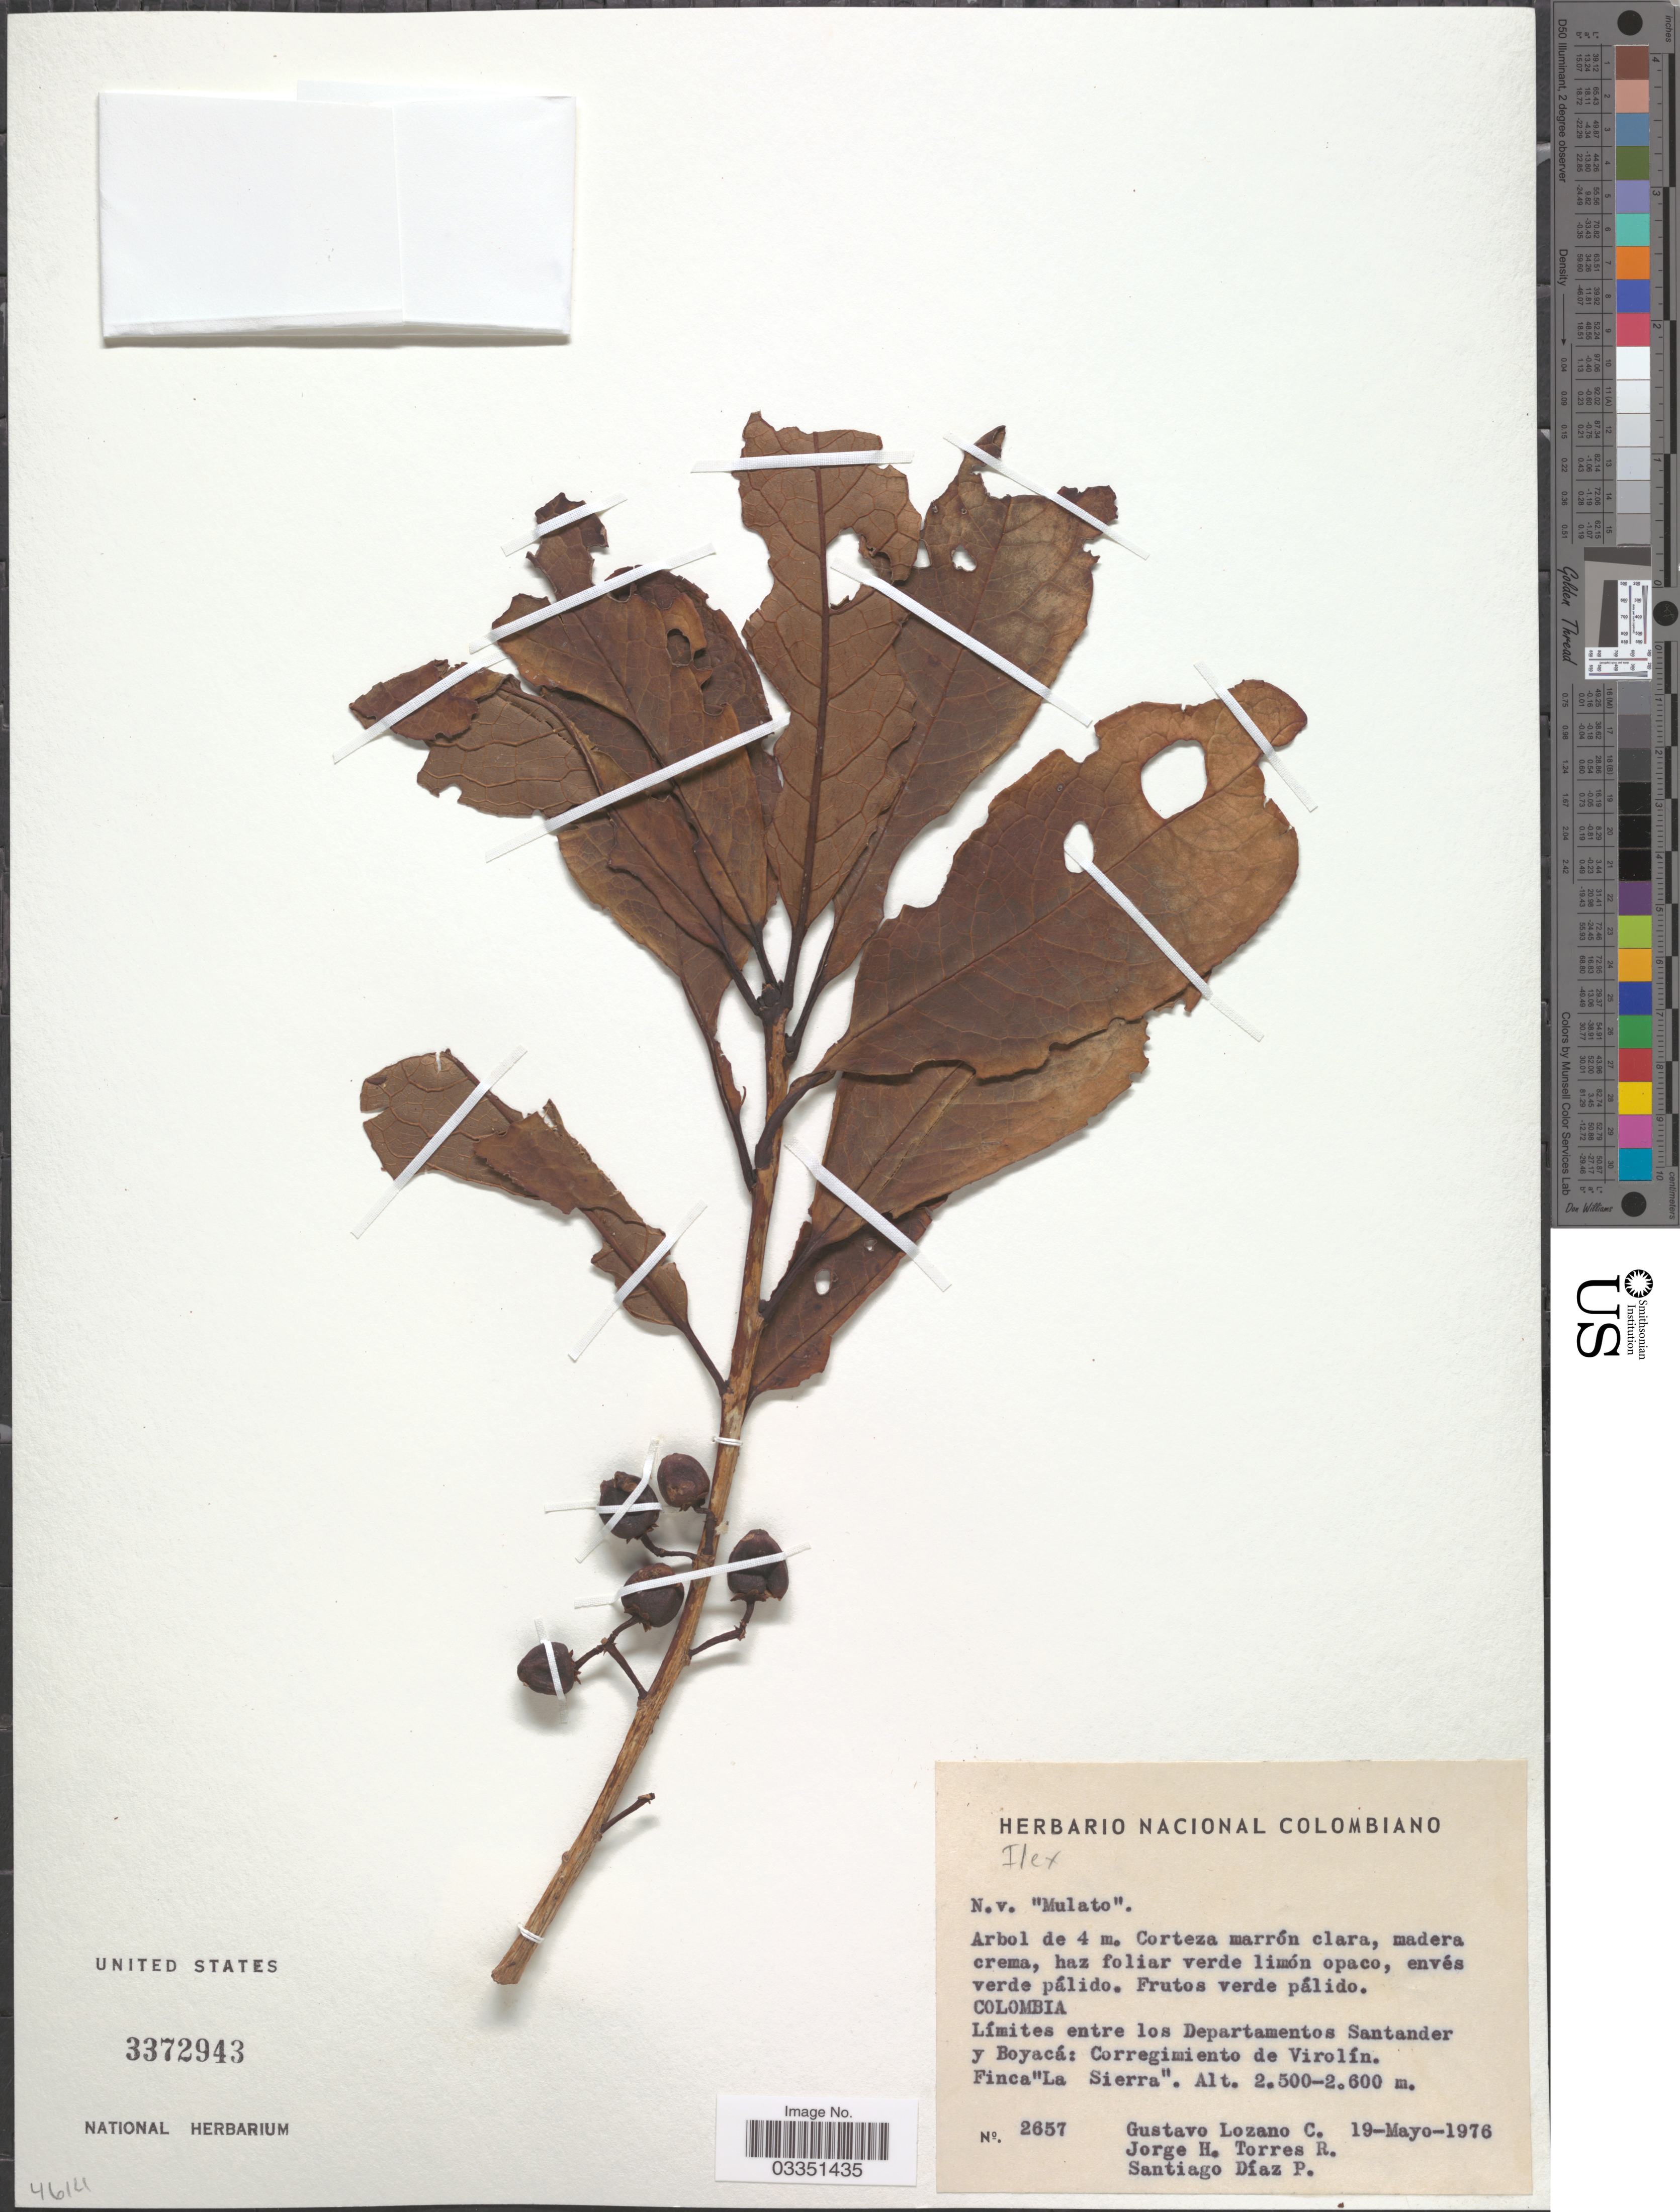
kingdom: Plantae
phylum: Tracheophyta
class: Magnoliopsida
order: Aquifoliales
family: Aquifoliaceae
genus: Ilex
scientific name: Ilex sp.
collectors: G. Lozano-Contreras, H. Jorge, R. Torres & S. Diaz P.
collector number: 2657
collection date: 1976-05-19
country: Colombia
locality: Límites entre los Departamentos Santander y Boyacá: Corregimiento de Virolín. Finca "La Sierra".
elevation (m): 2500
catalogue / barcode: US 3372943